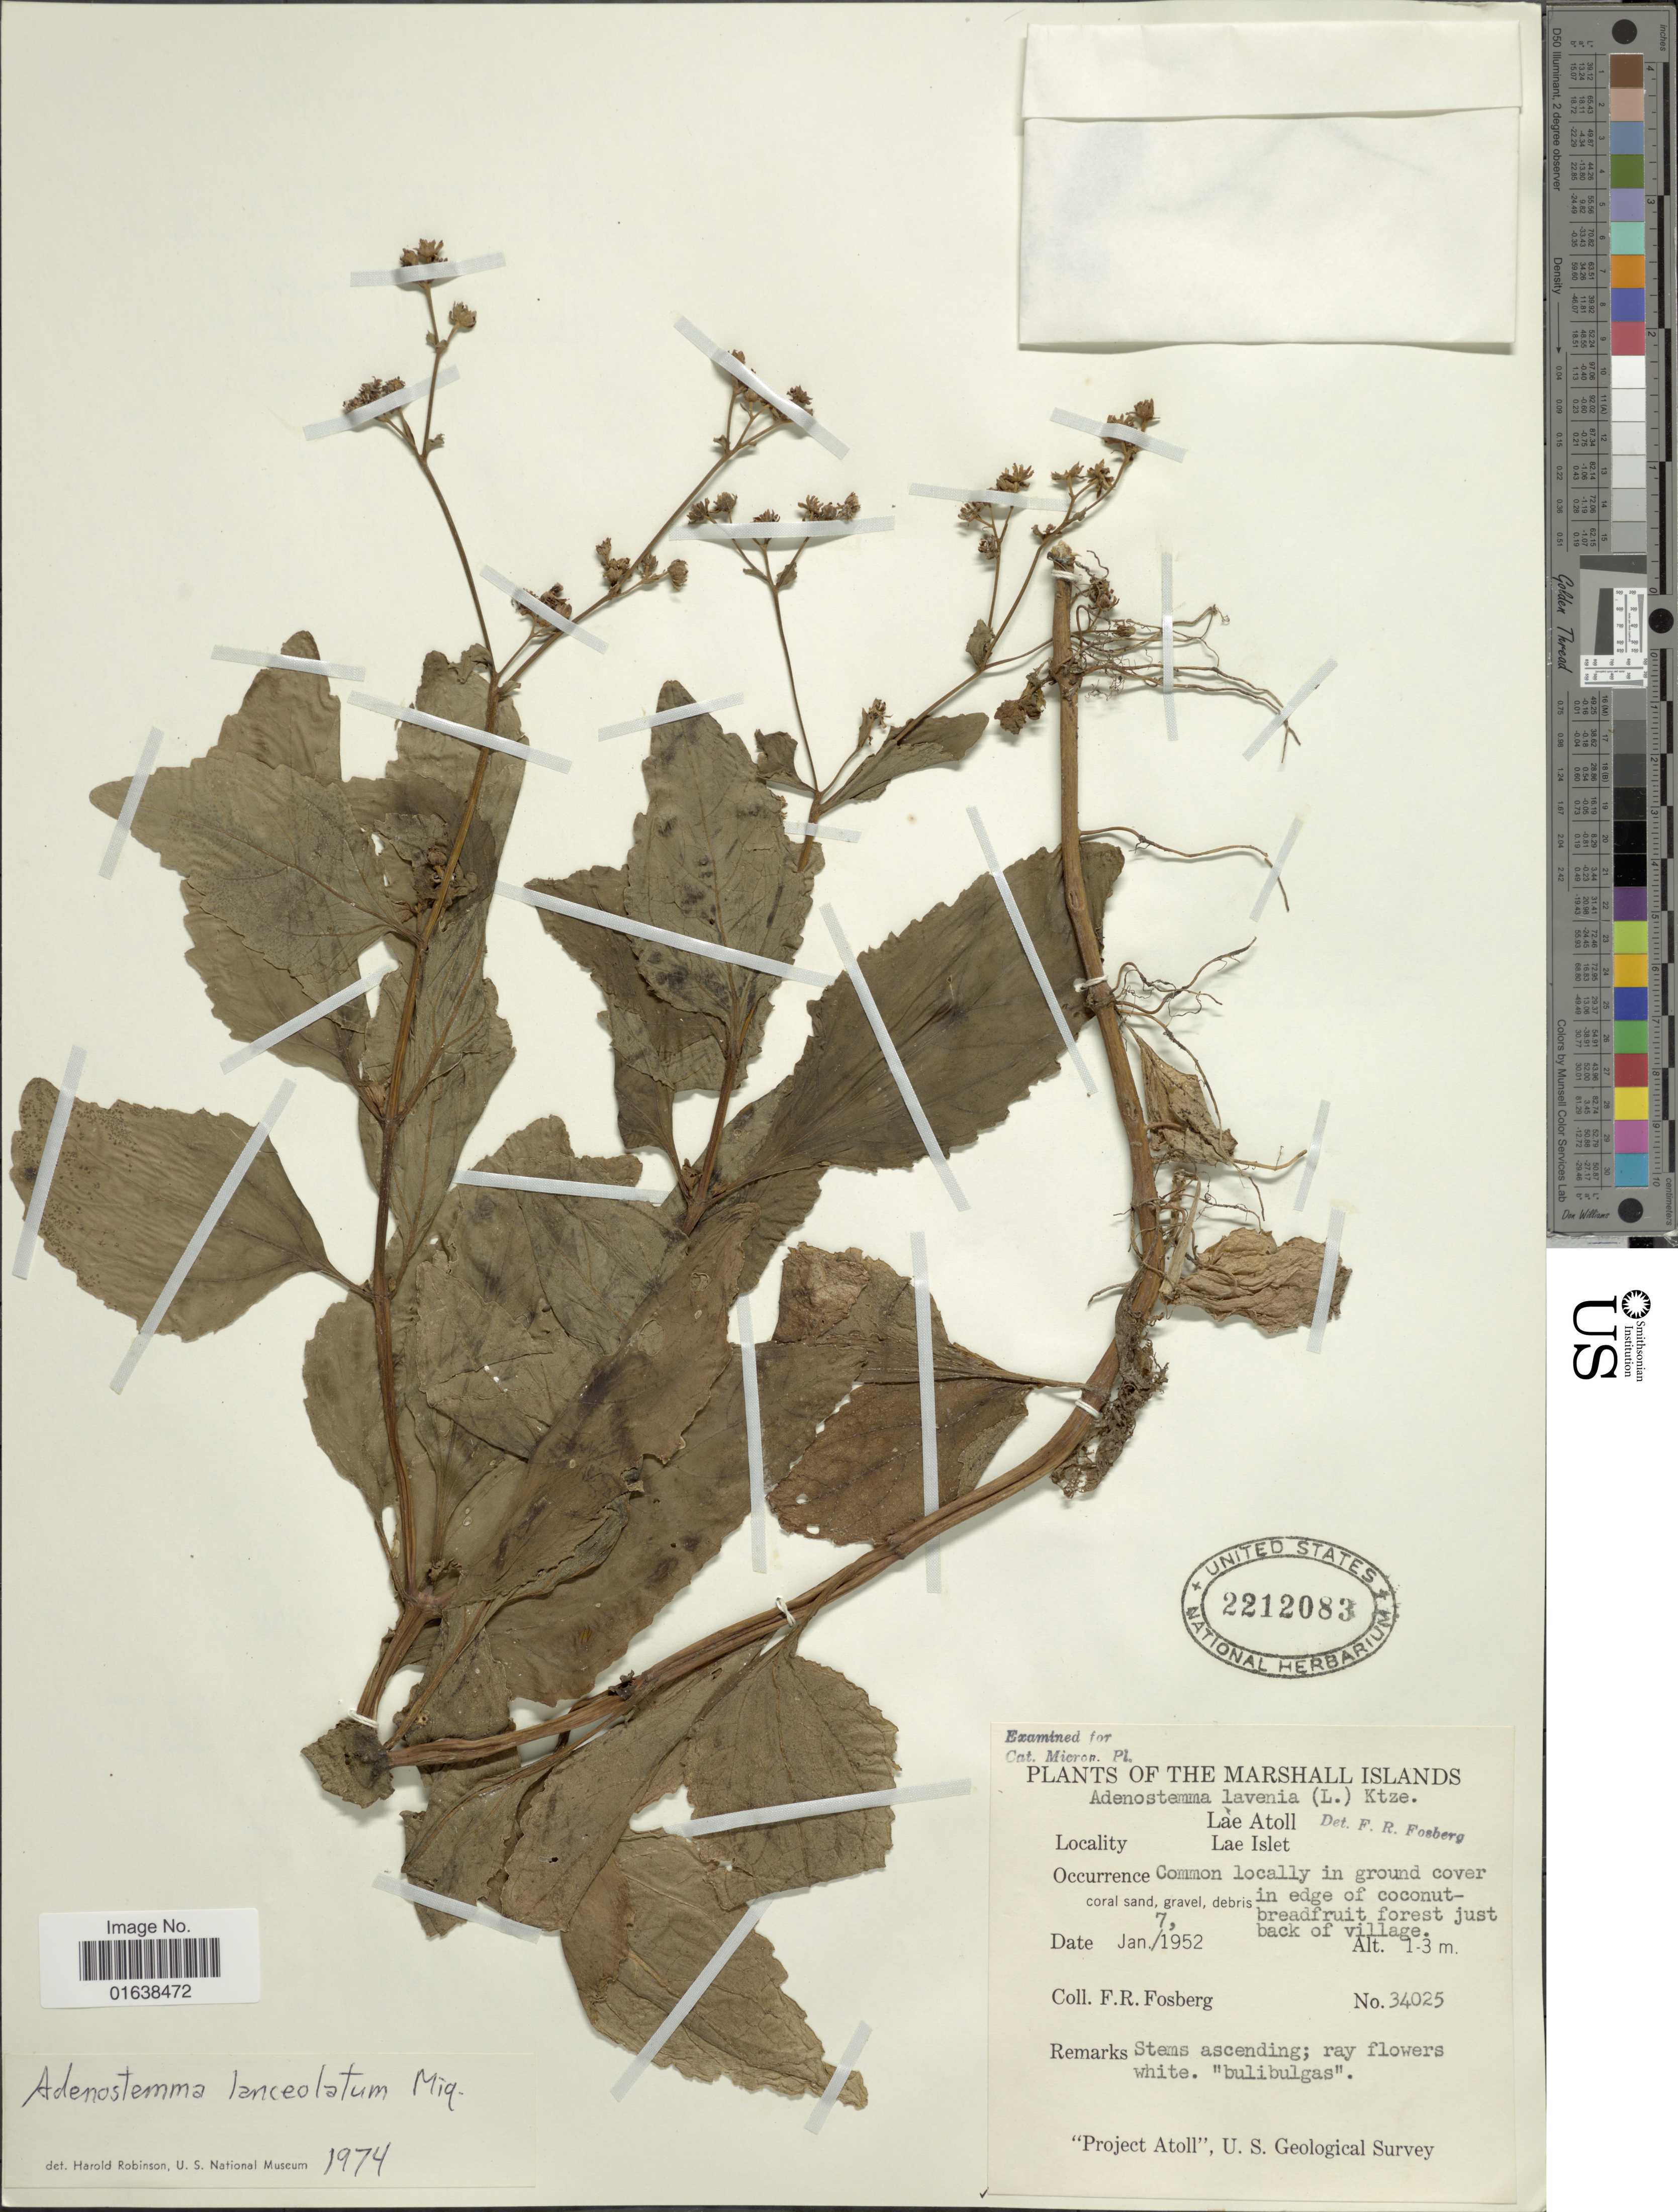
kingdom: Plantae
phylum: Tracheophyta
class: Magnoliopsida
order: Asterales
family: Asteraceae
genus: Adenostemma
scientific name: Adenostemma lanceolatum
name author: Miq.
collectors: F. R. Fosberg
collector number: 34025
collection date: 1952-01-07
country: Marshall Islands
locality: The Marshall Islands. Lae Atoll. Lae Islet. locally in ground cover in edge of coconut-breadfruit forest just back of village.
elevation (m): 1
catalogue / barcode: US 2212083